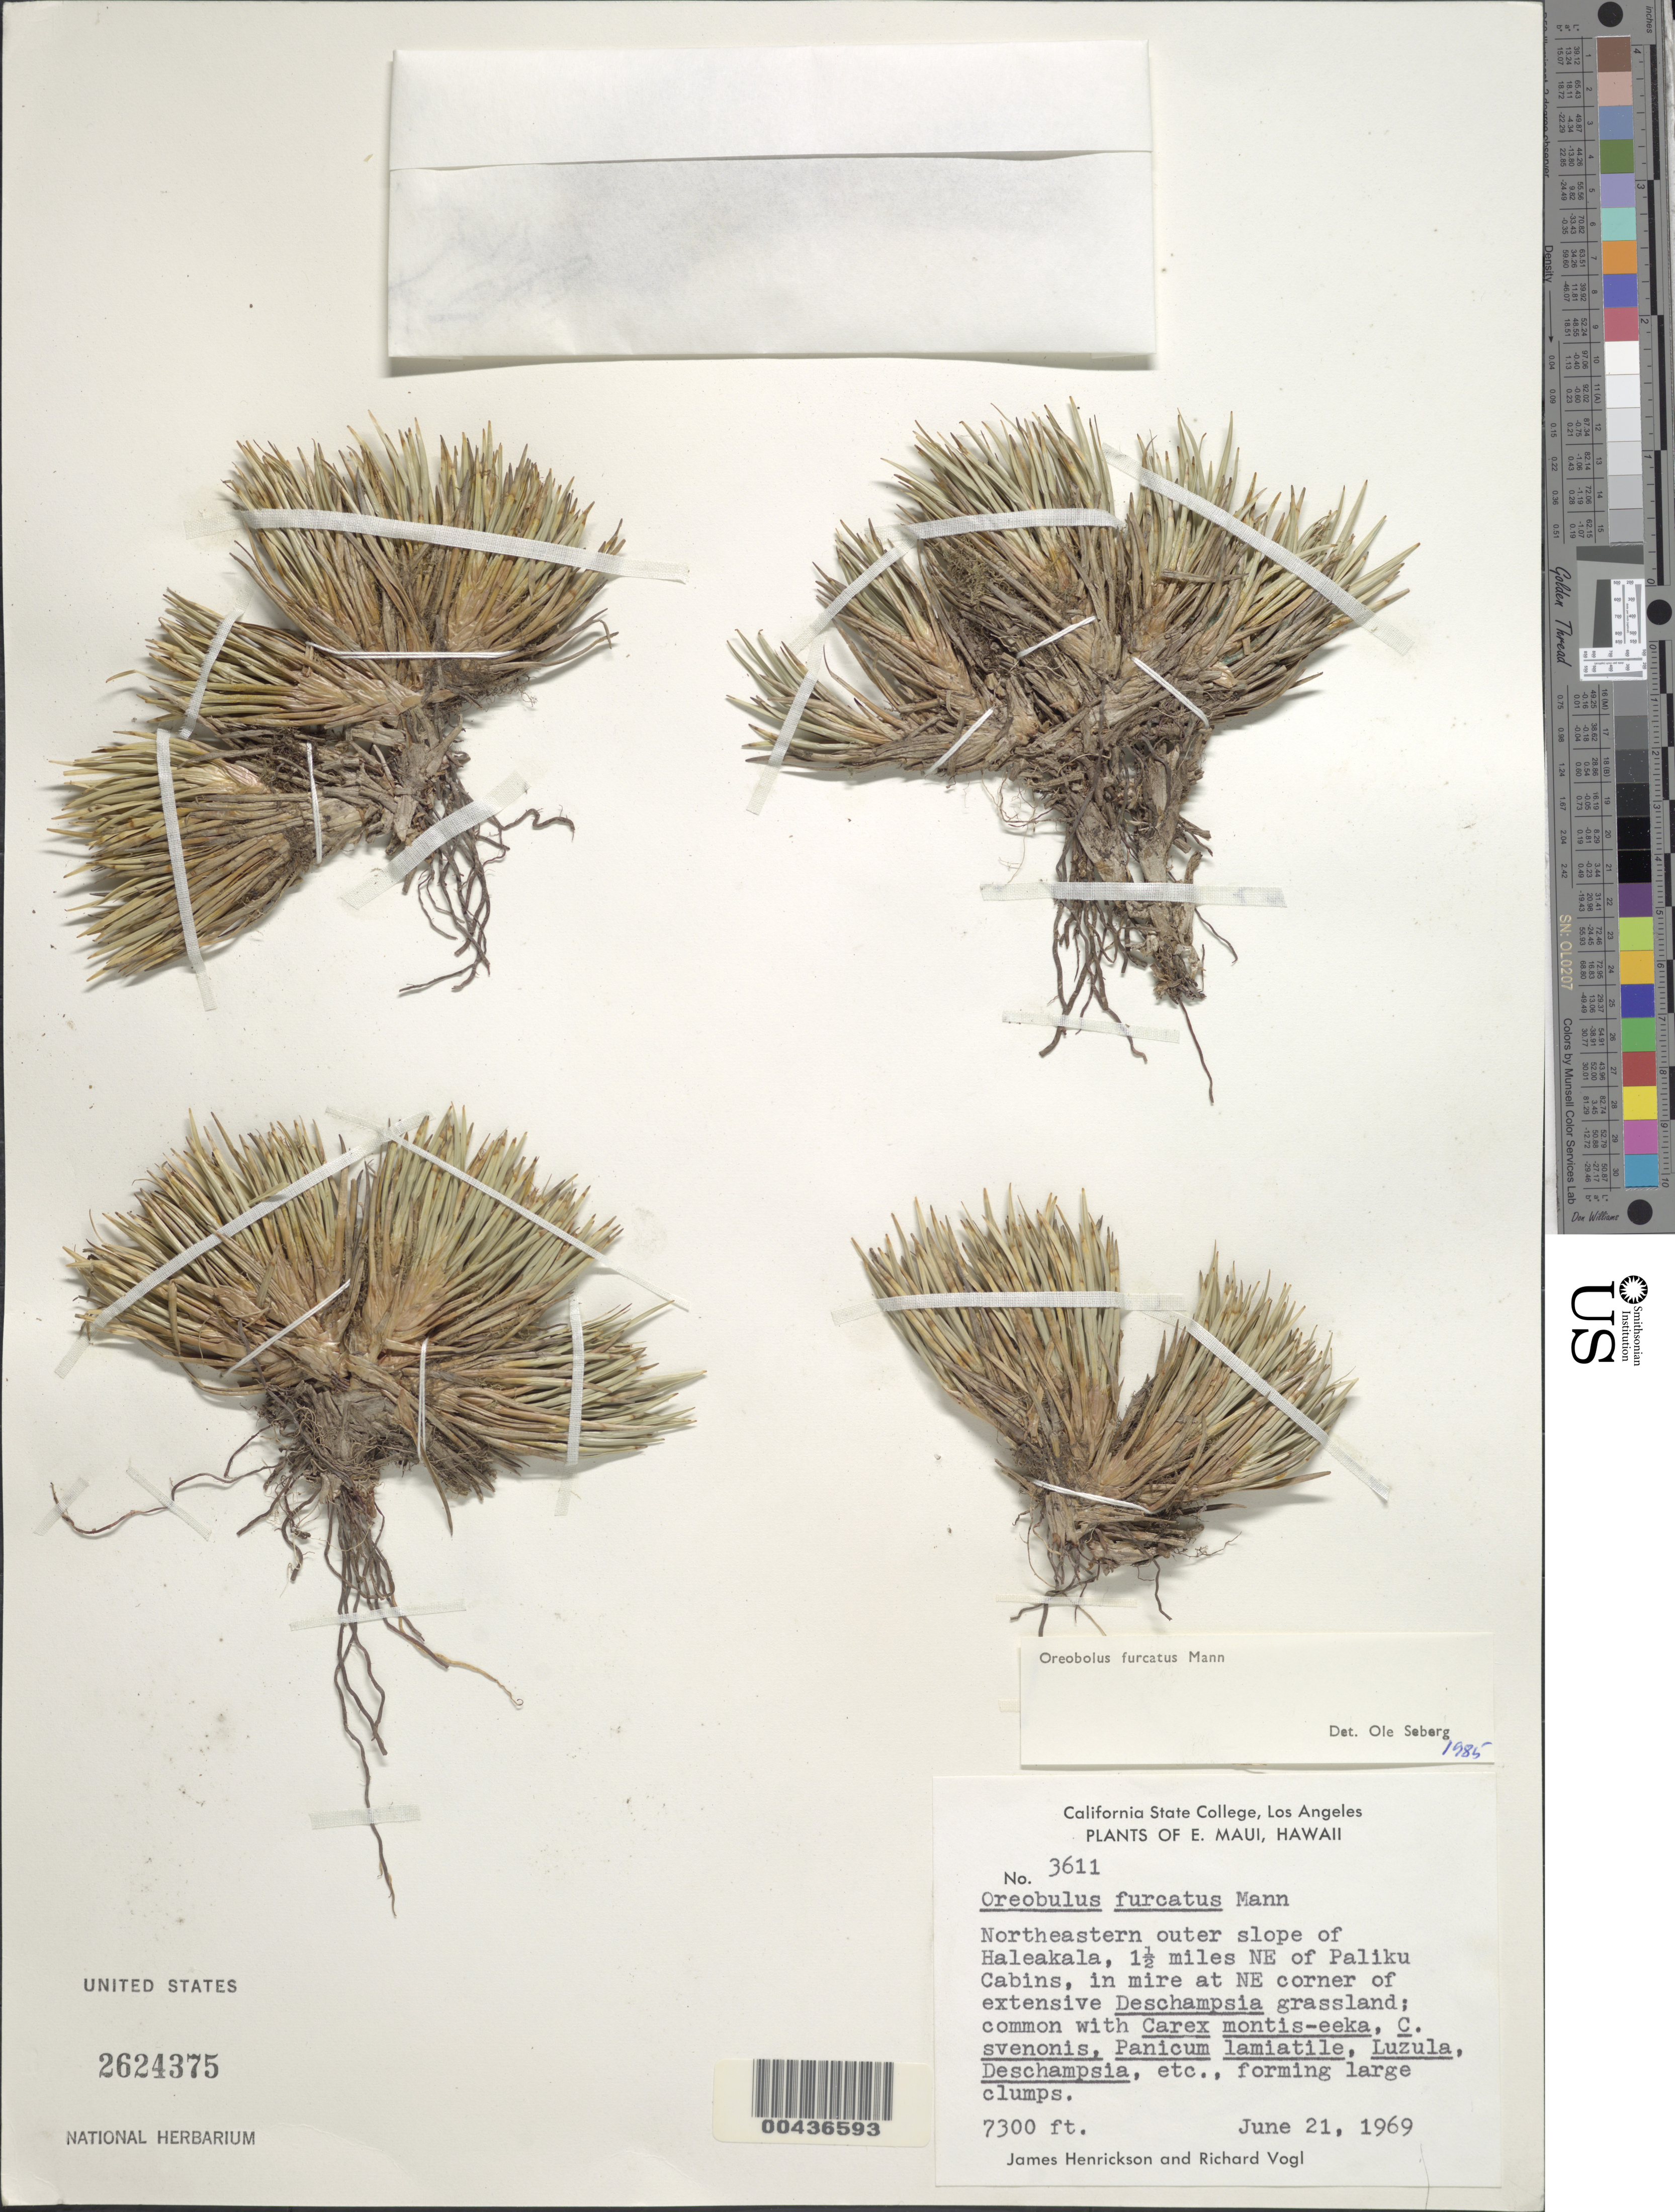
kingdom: Plantae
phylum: Tracheophyta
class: Liliopsida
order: Poales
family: Cyperaceae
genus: Oreobolus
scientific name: Oreobolus furcatus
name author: H. Mann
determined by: Seberg, O.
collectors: J. S. Henrickson & R. Vogl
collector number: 3611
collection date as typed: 21 Jun 1969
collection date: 1969-06-21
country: United States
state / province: Hawaii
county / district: Maui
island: Maui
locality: NE outer slope of Haleakala, 1.5 mi NE of Paliku Cabins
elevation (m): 2225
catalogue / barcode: US 2624375